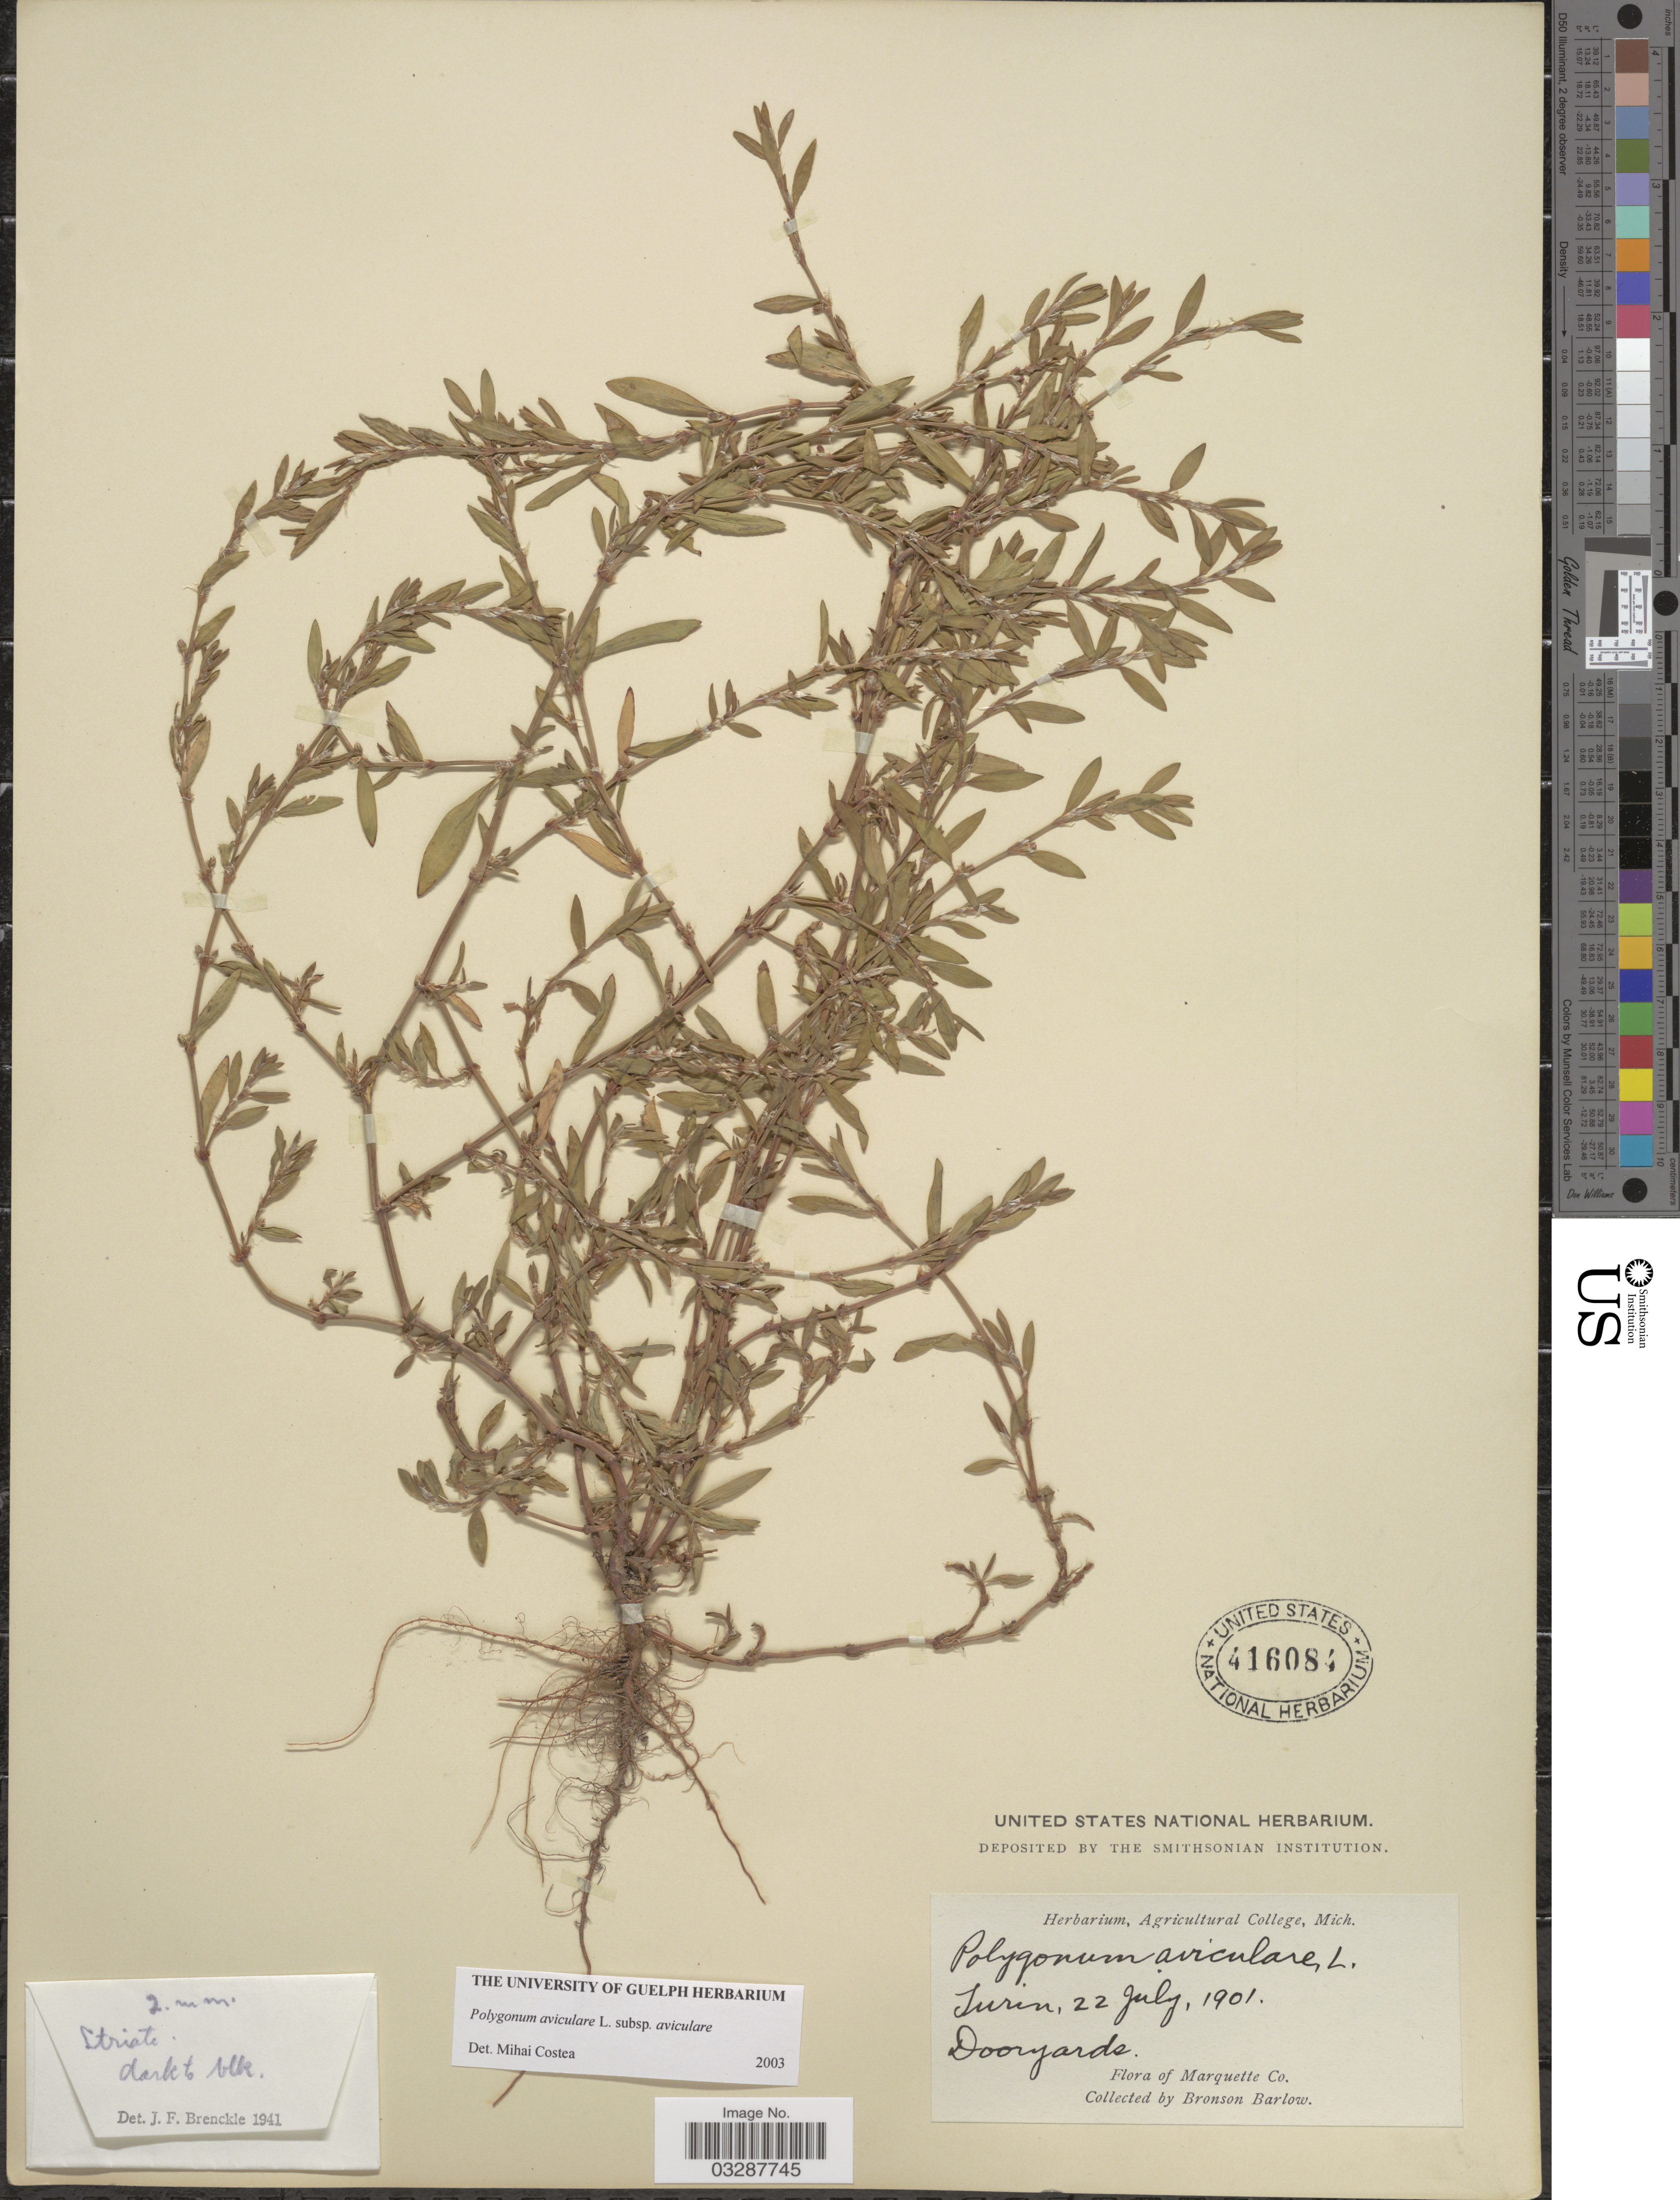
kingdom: Plantae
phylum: Tracheophyta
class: Magnoliopsida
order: Caryophyllales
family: Polygonaceae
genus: Polygonum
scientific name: Polygonum aviculare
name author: L.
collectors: Barlow, B.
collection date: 1901-07-22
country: United States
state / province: Michigan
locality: Turin. Dooryards. Marquette Co.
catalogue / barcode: US 416084